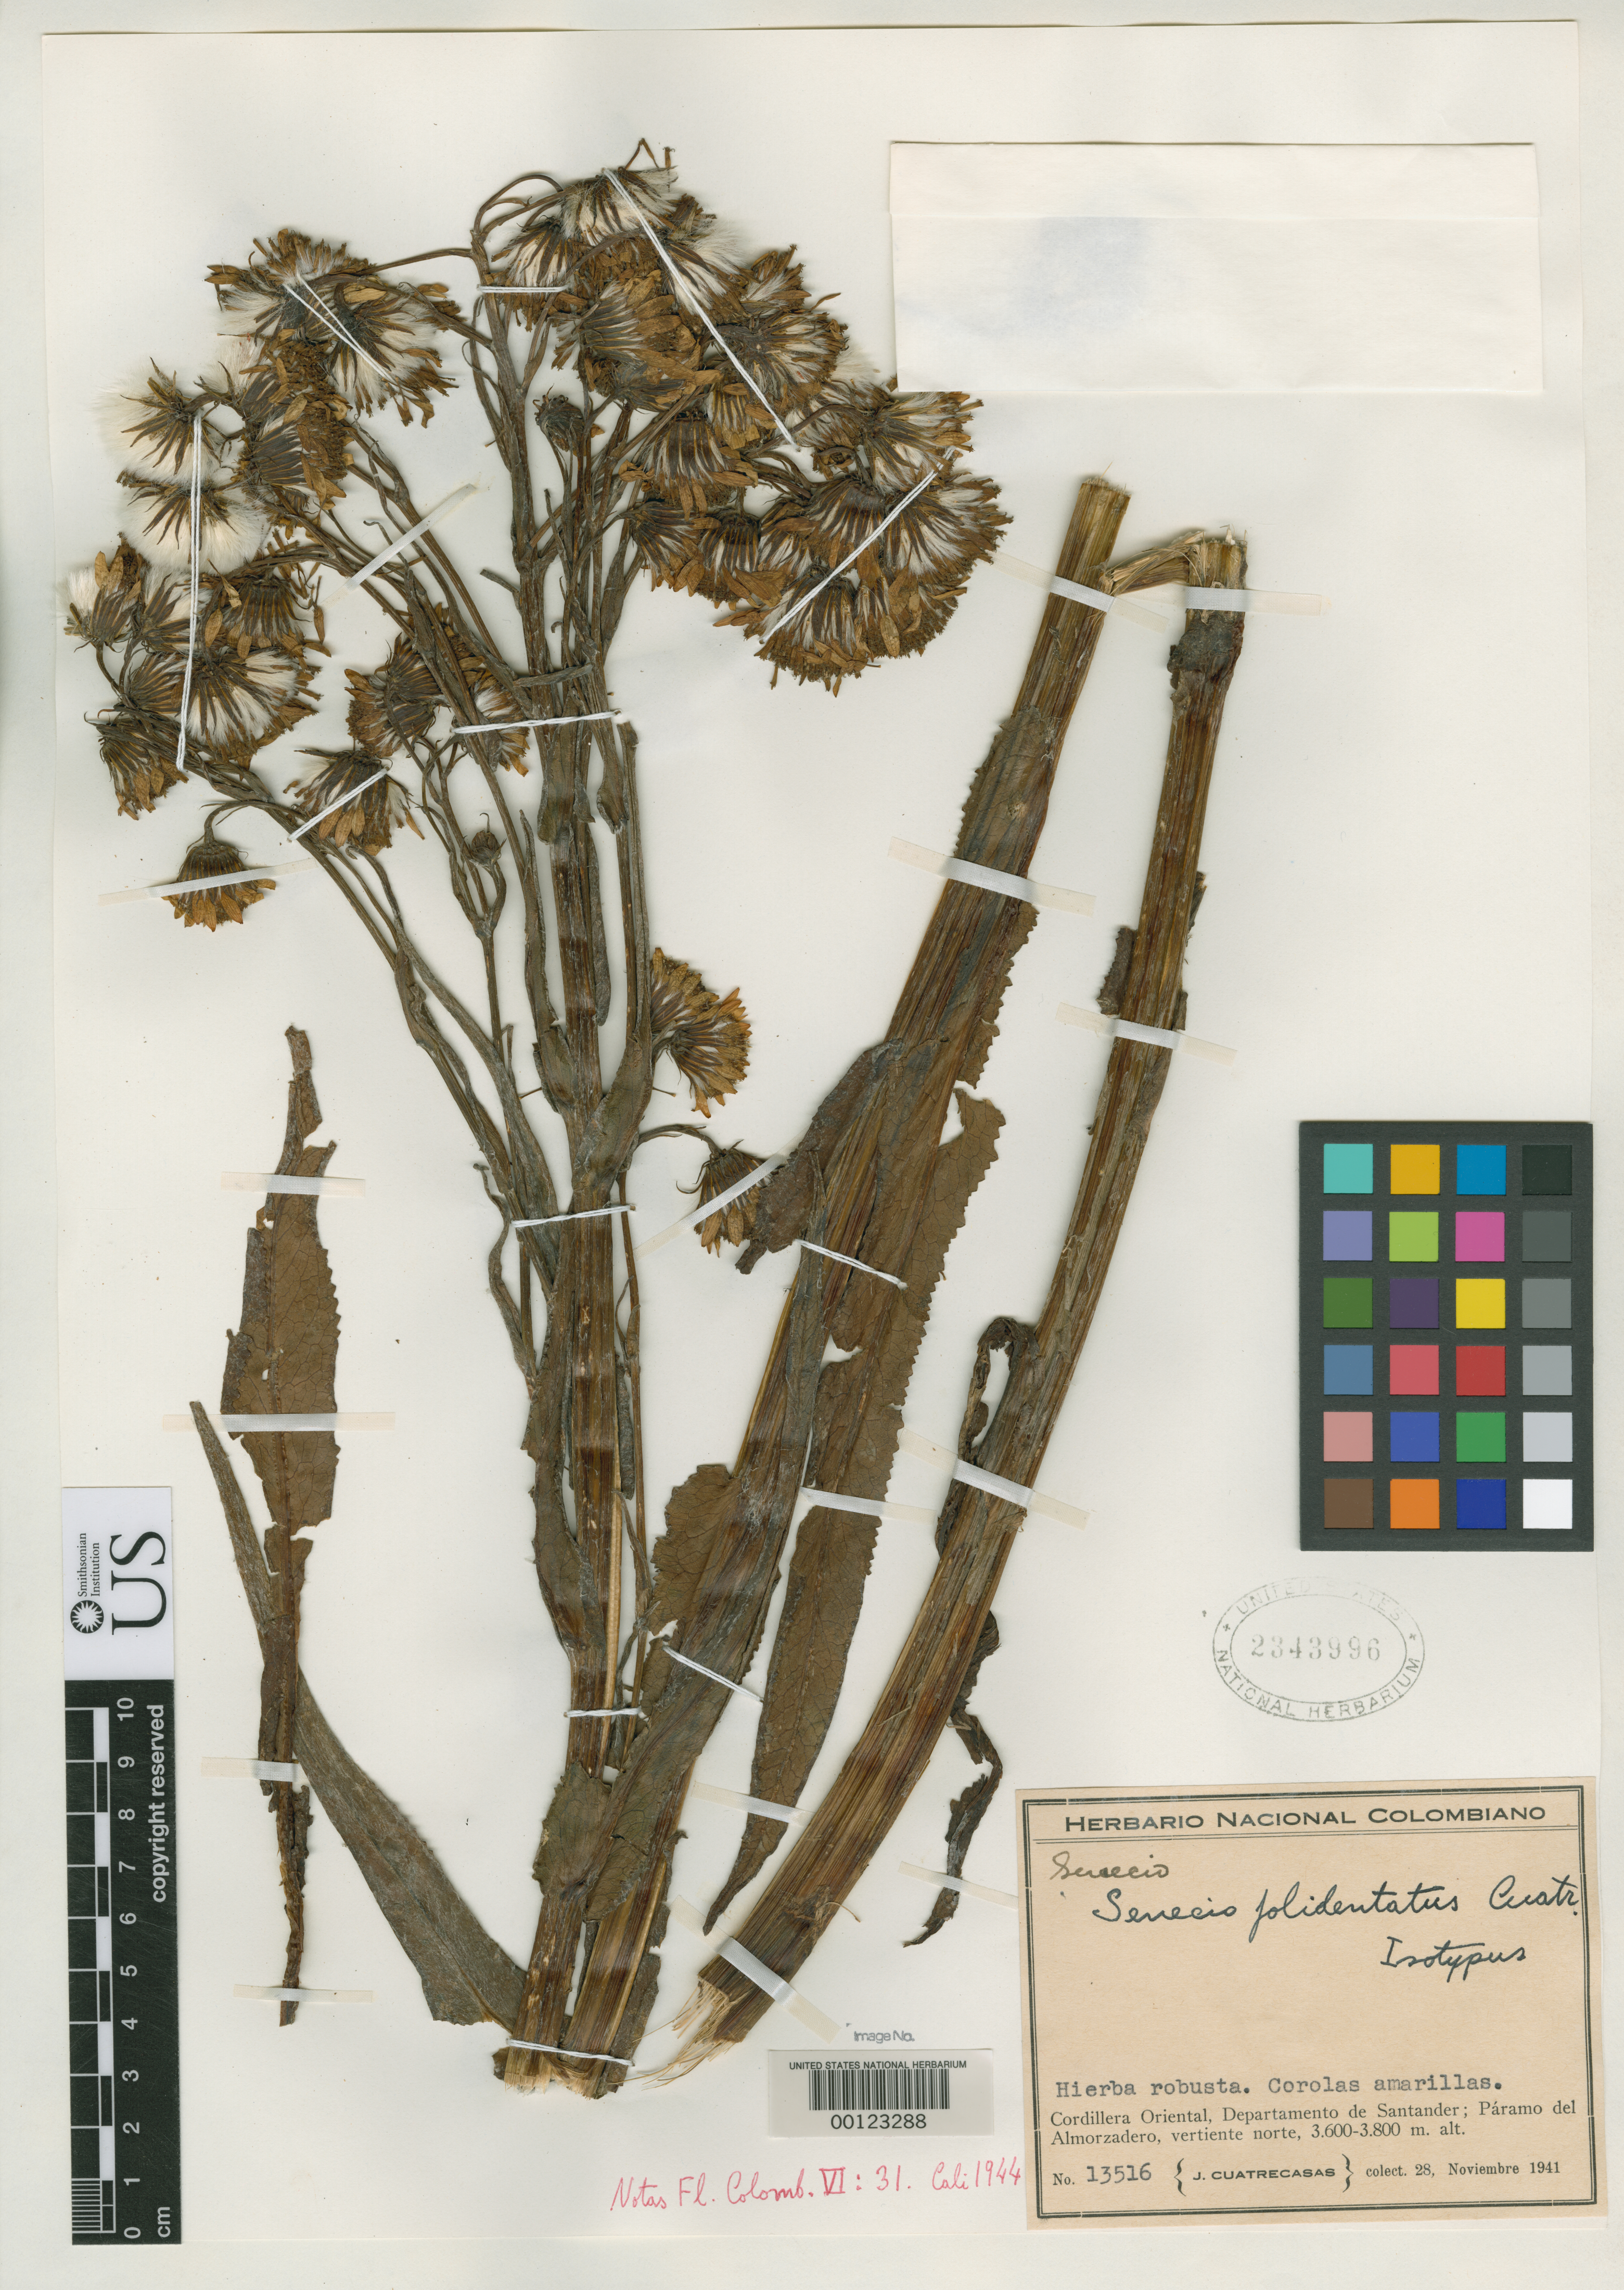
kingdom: Plantae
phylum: Tracheophyta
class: Magnoliopsida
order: Asterales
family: Asteraceae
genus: Senecio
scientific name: Senecio folidentatus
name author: Cuatrec.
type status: Isotype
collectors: J. Cuatrecasas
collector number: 13516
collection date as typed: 28 Nov 1941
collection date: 1941-11-28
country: Colombia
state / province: Santander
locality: Cordillera Oriental, Páramo del Almorzadero.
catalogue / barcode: US 2343996